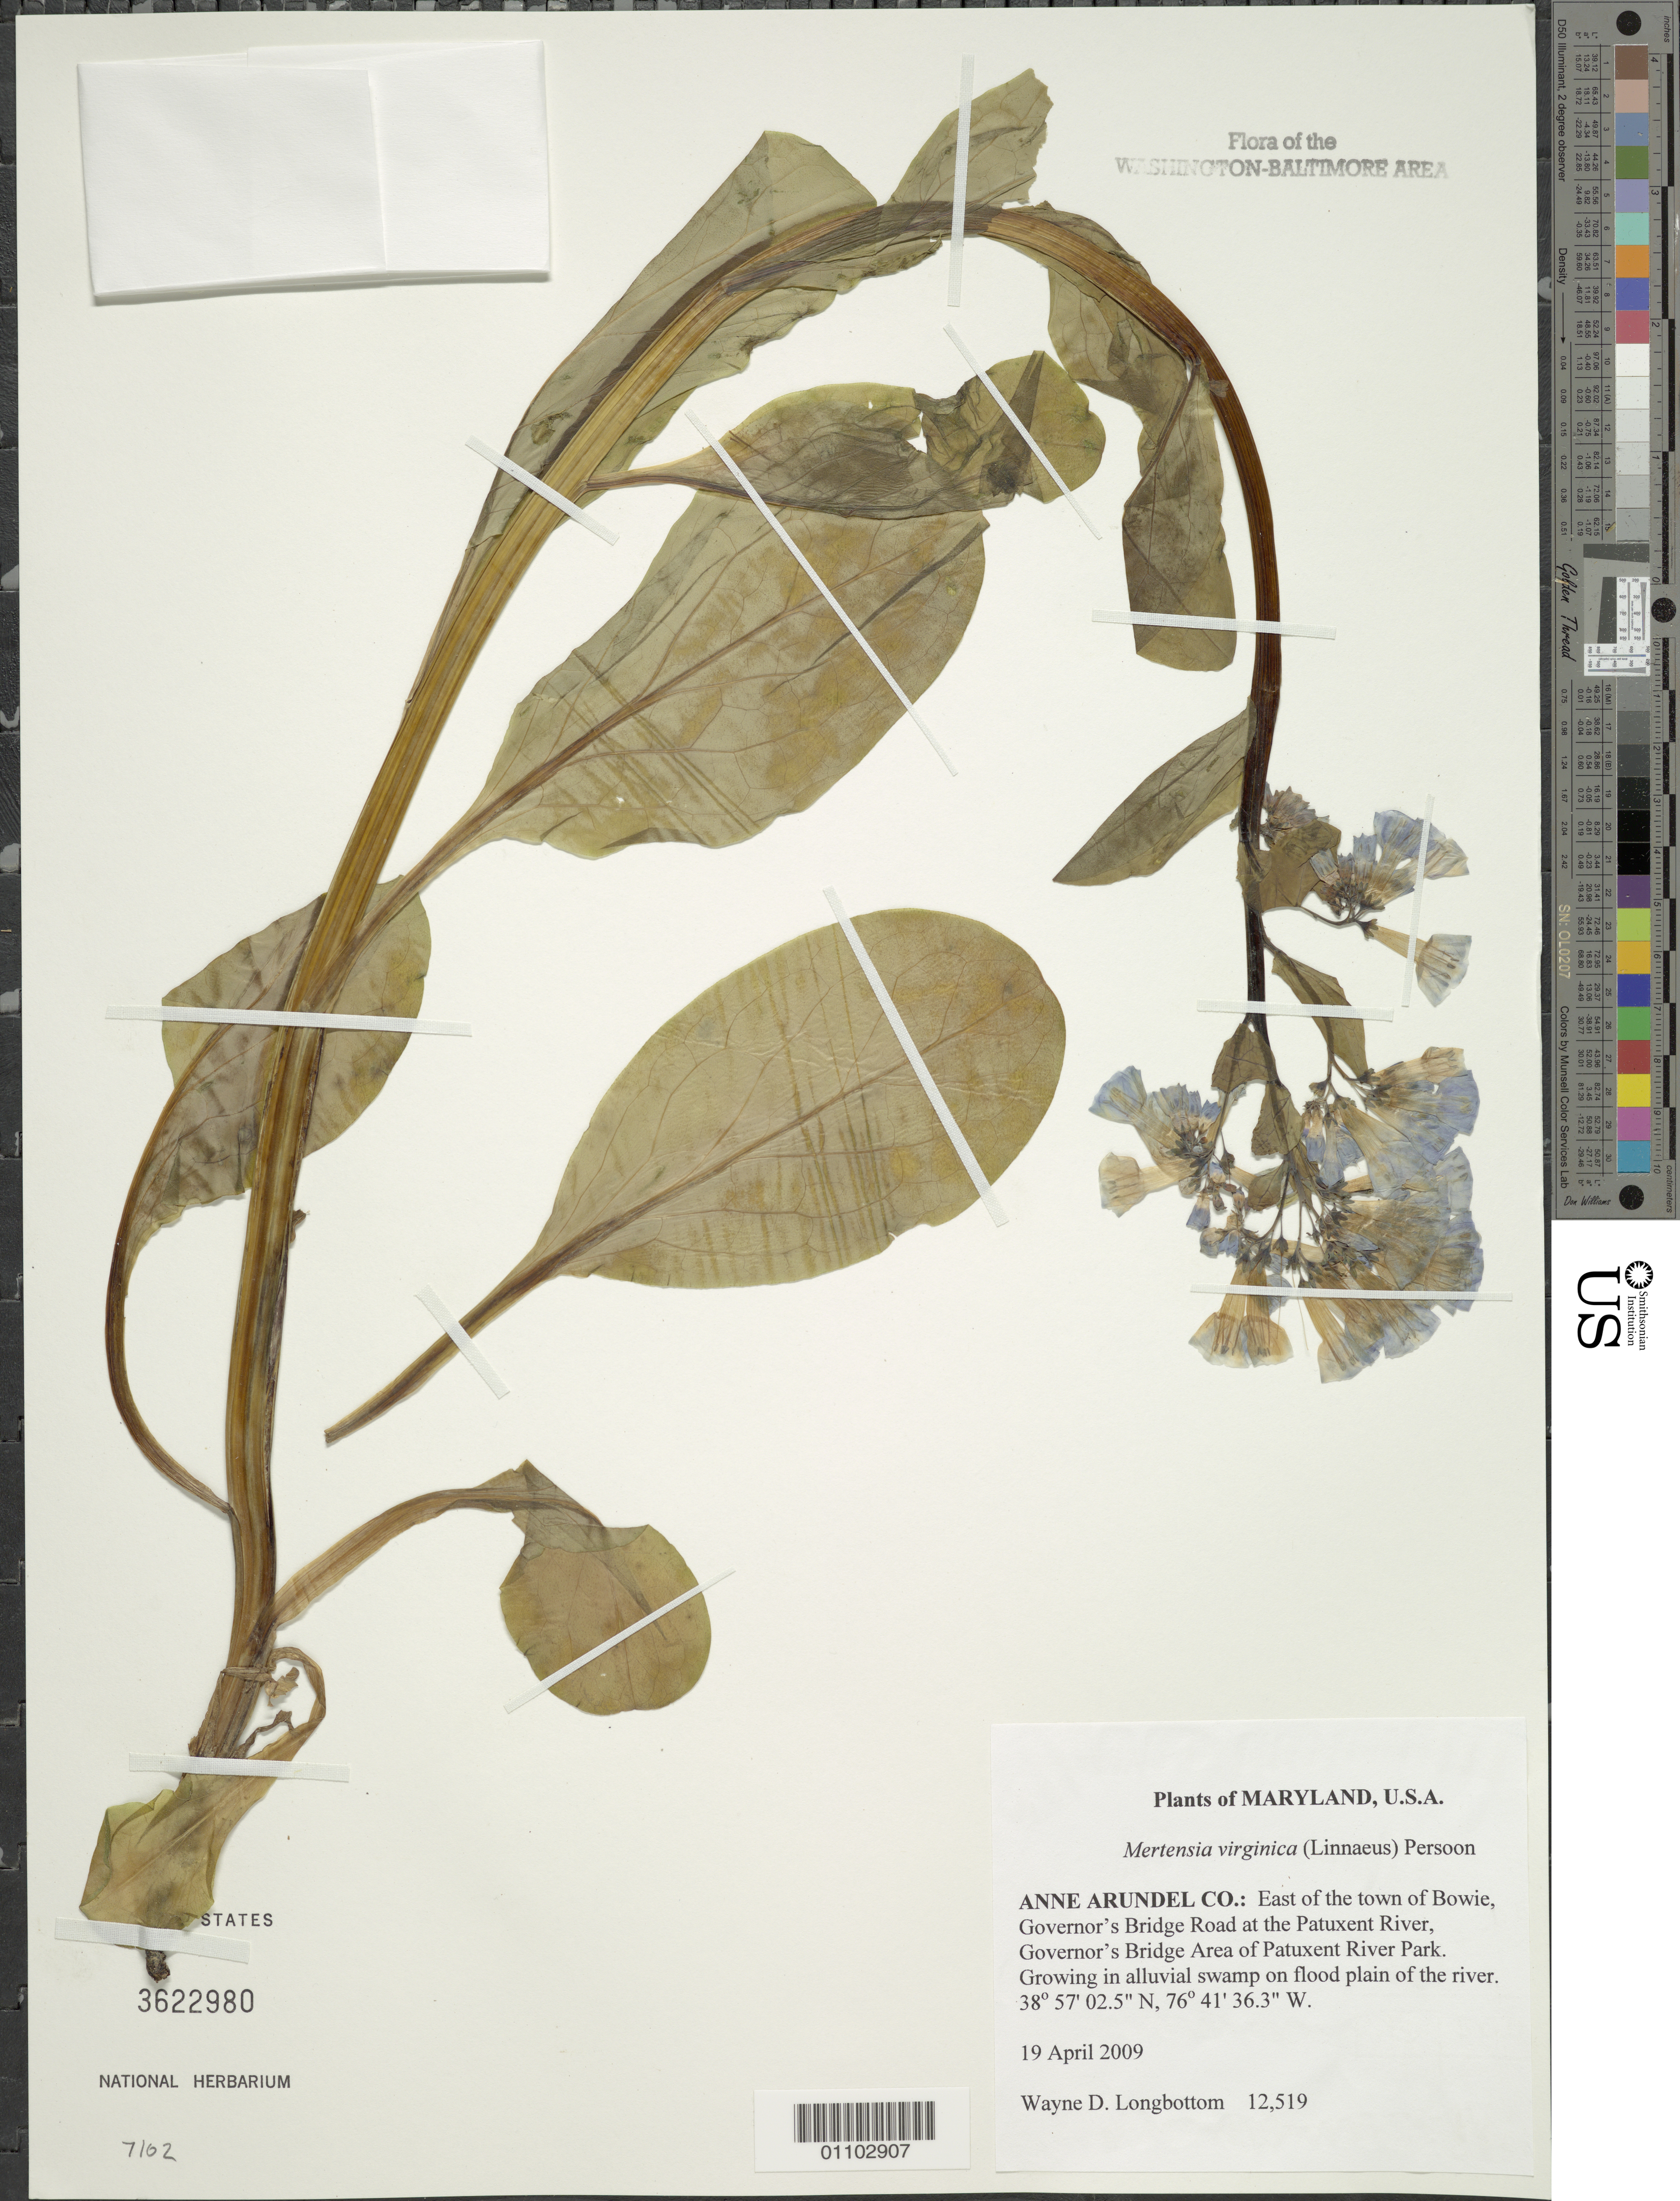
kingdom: Plantae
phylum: Tracheophyta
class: Magnoliopsida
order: Boraginales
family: Boraginaceae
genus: Mertensia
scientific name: Mertensia virginica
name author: (L.) Pers. ex Link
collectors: W. D. Longbottom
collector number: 12519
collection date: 2009-04-19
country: United States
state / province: Maryland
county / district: Anne Arundel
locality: East of the town of Bowie, Governor's Bridge Road at the Patuxent River, Governor's Bridge Area of Patuxent River Park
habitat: Growing in alluvial swamp on flood plain of the river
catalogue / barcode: US 3622980